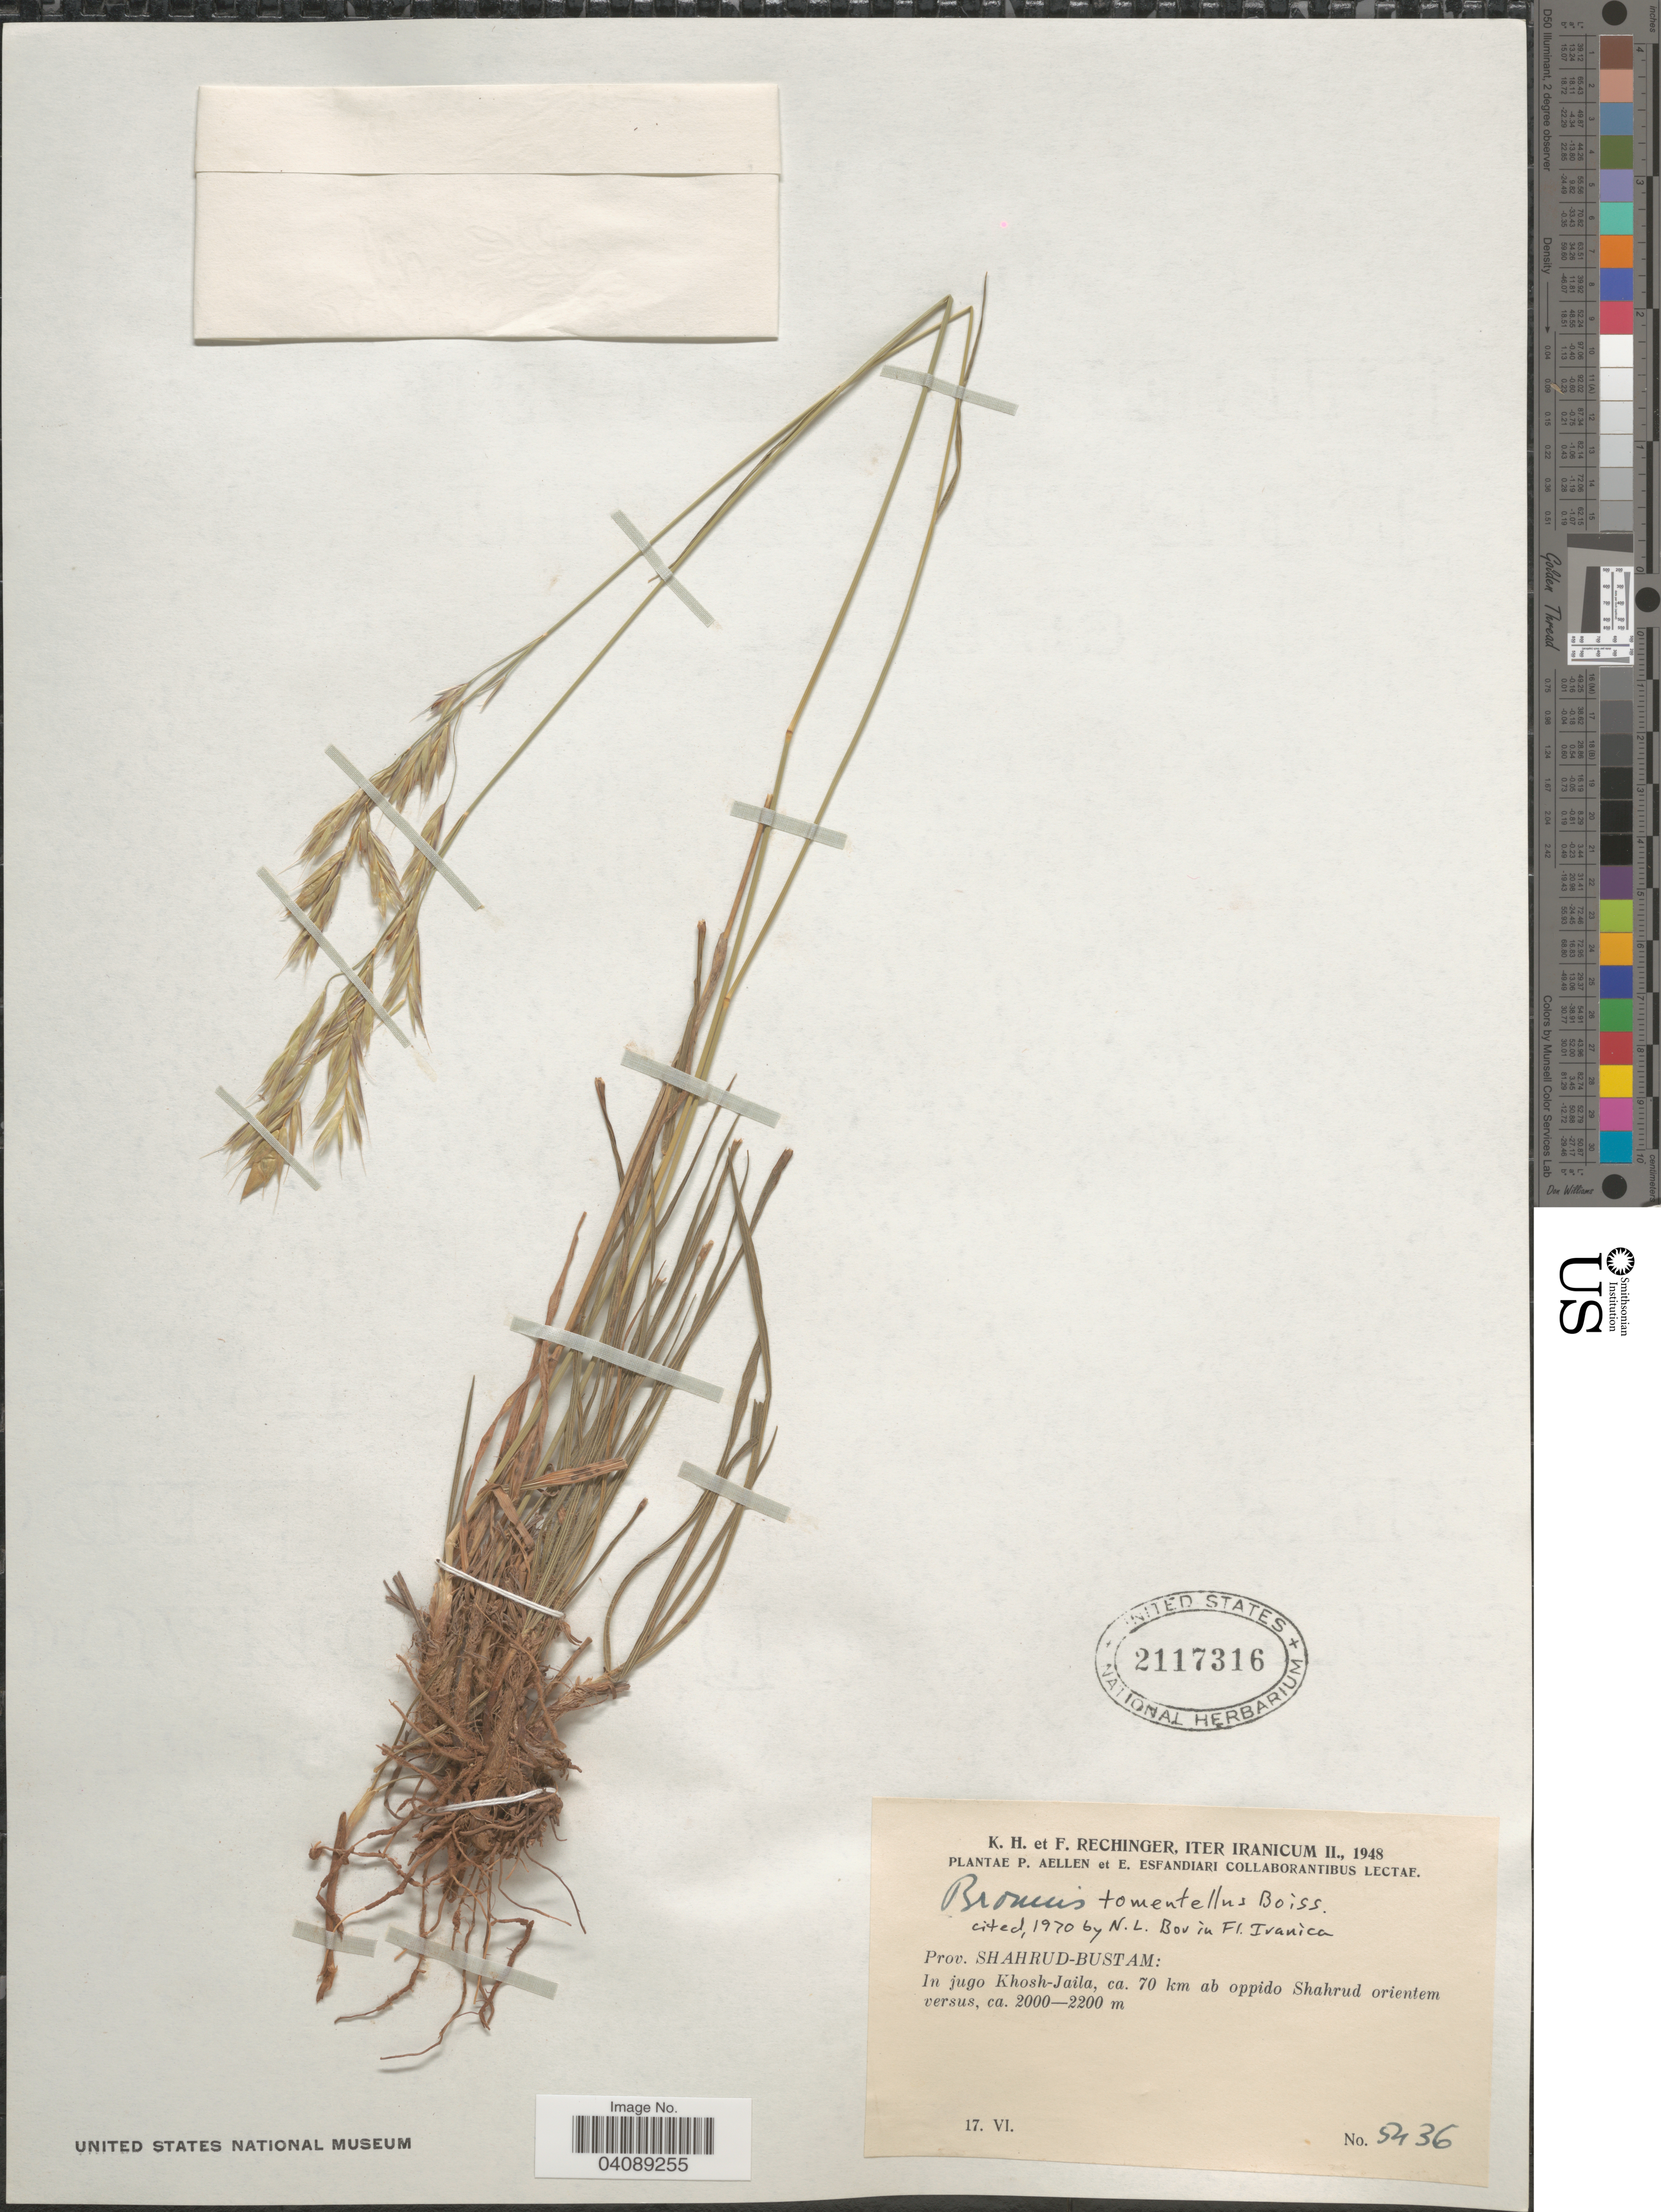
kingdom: Plantae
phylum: Tracheophyta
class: Liliopsida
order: Poales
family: Poaceae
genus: Bromus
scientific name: Bromus tomentellus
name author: Boiss.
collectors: K. H. Rechinger & F. Rechinger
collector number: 5436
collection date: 1948-06-17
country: Iran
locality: Iter Iranicum II., 1948. Prov. Shahrud-Bustam: In jugo Khosh-Jaila, ca. 70 km ab oppido Shahrud orientem versus.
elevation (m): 2000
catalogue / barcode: US 2117316